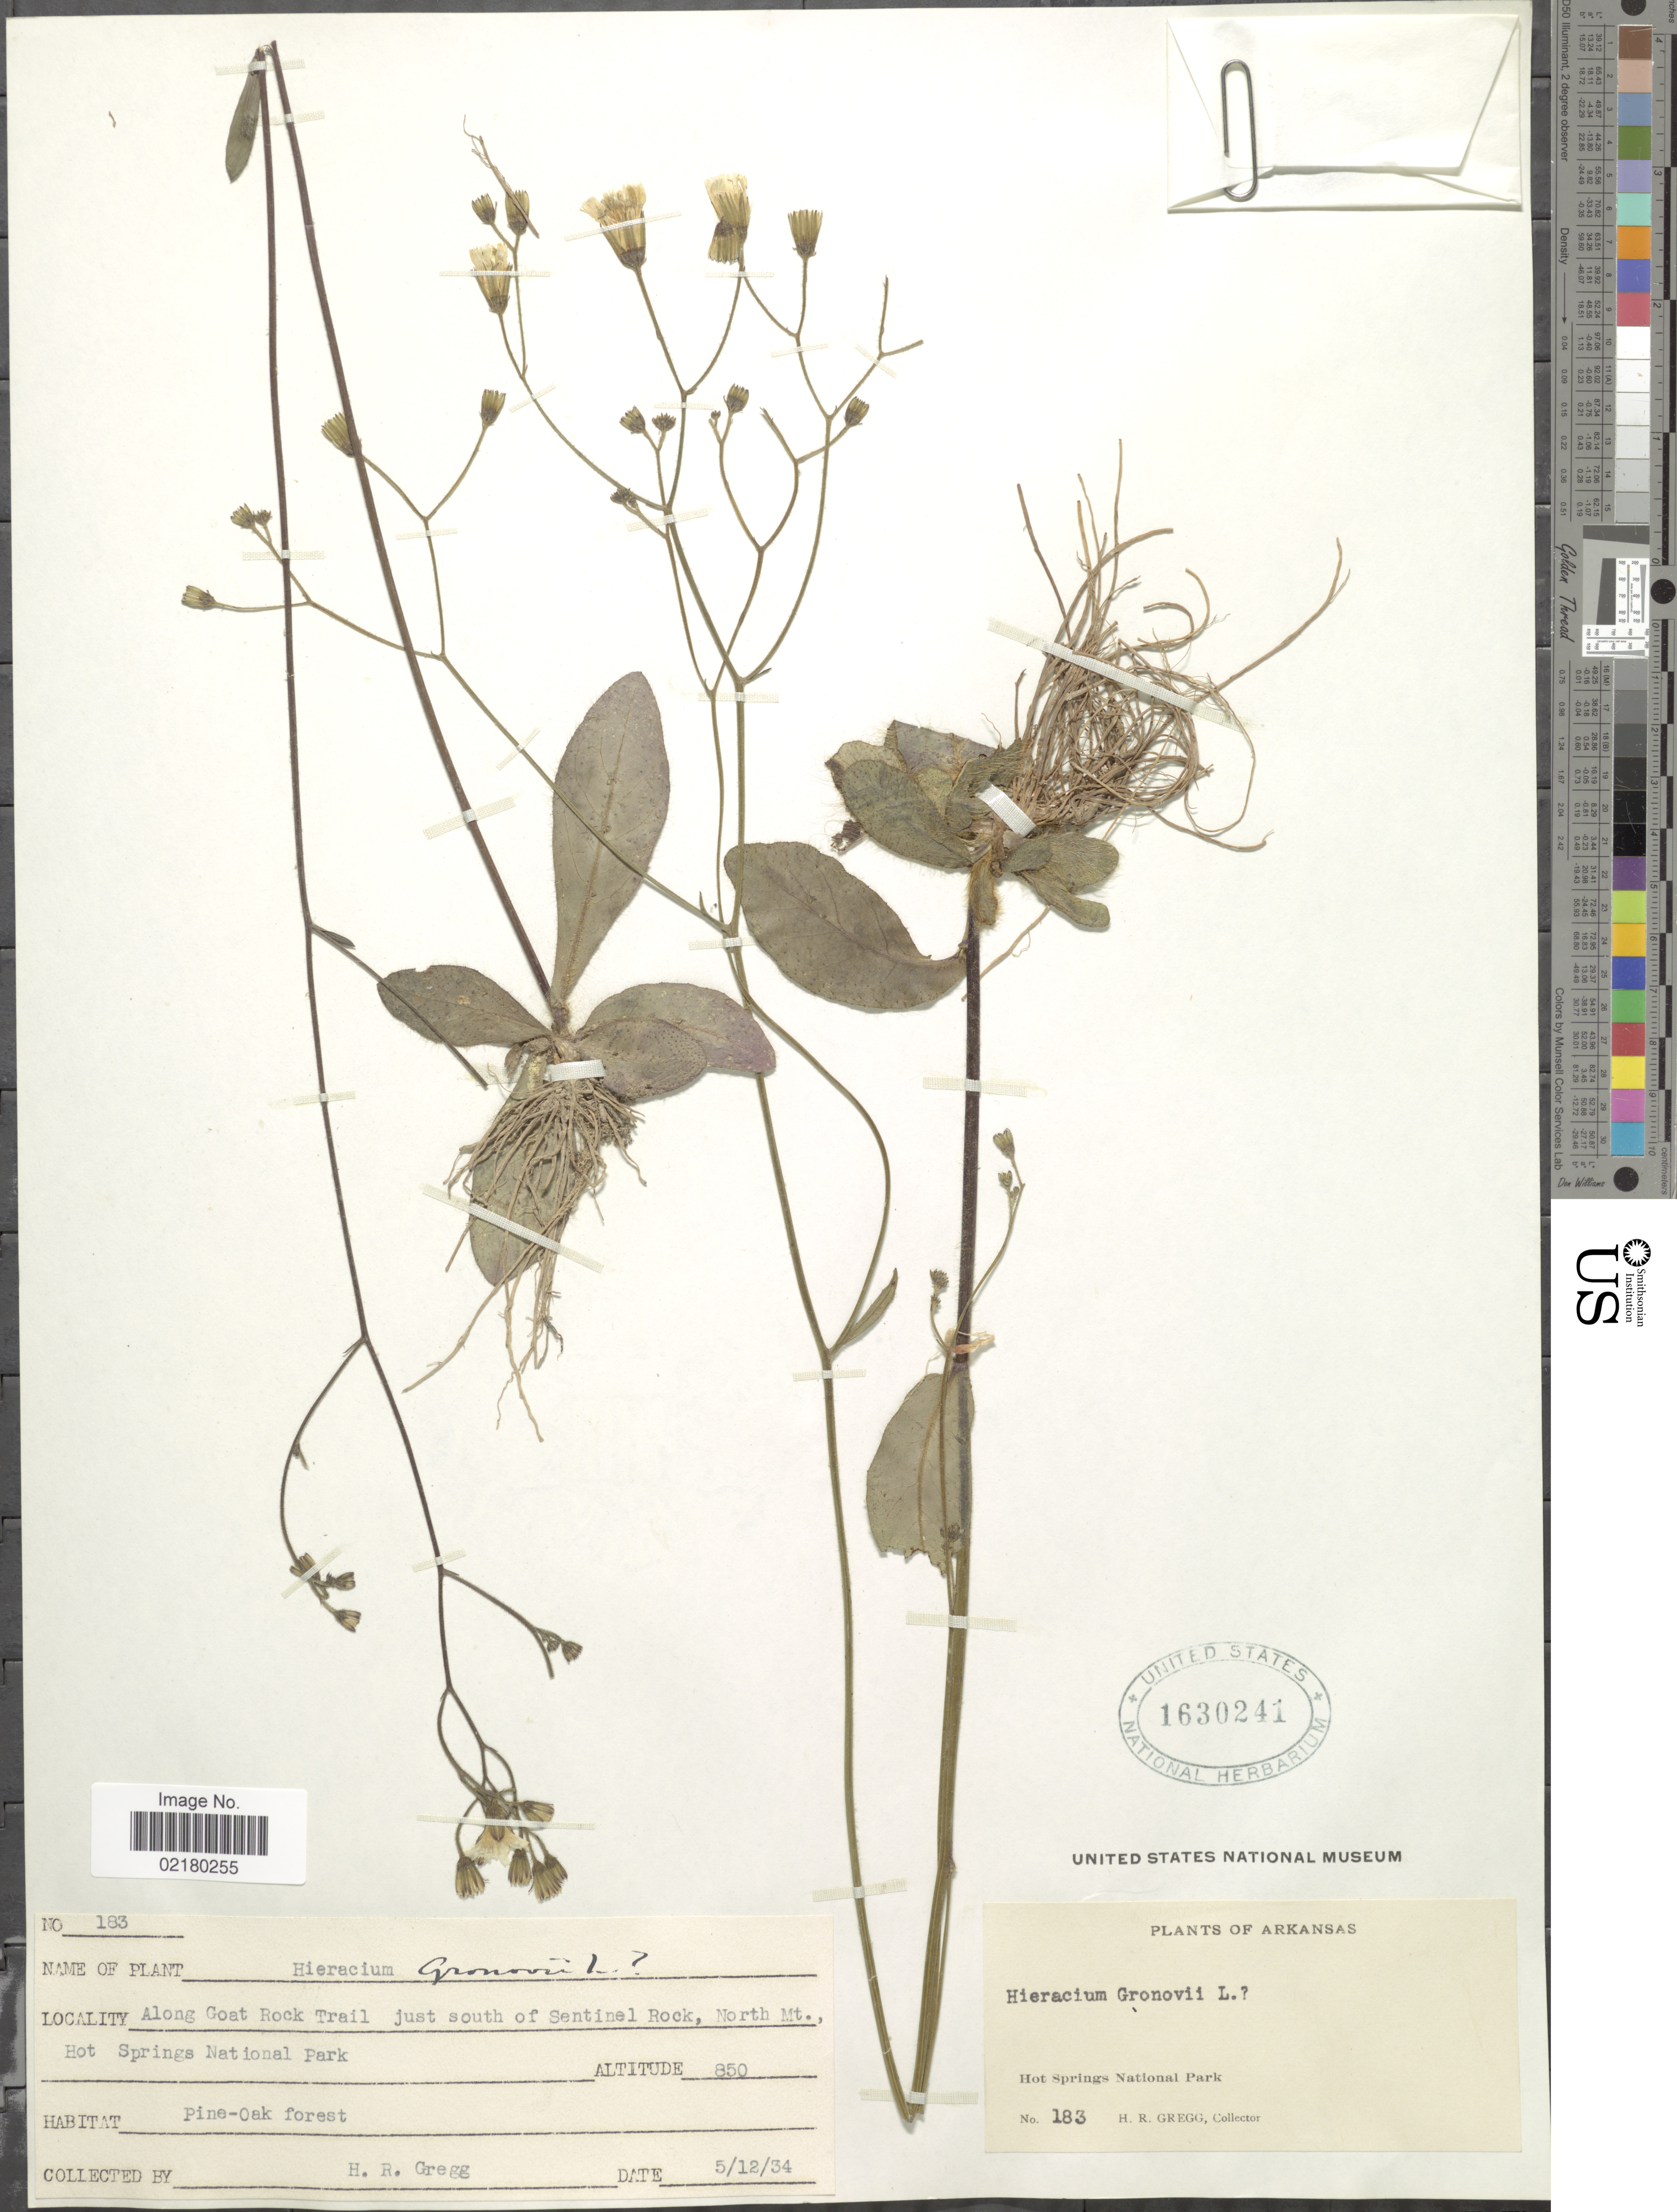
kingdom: Plantae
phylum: Tracheophyta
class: Magnoliopsida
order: Asterales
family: Asteraceae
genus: Hieracium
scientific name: Hieracium gronovii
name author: L.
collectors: H. Gregg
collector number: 183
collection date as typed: Transcribed d/m/y: 12/5/34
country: United States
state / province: Arkansas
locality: Along Goat Rock Trail, just south of Sentinel Rock, North Mt., Hot Springs National Park, pine-oak forest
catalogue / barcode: US 1630241